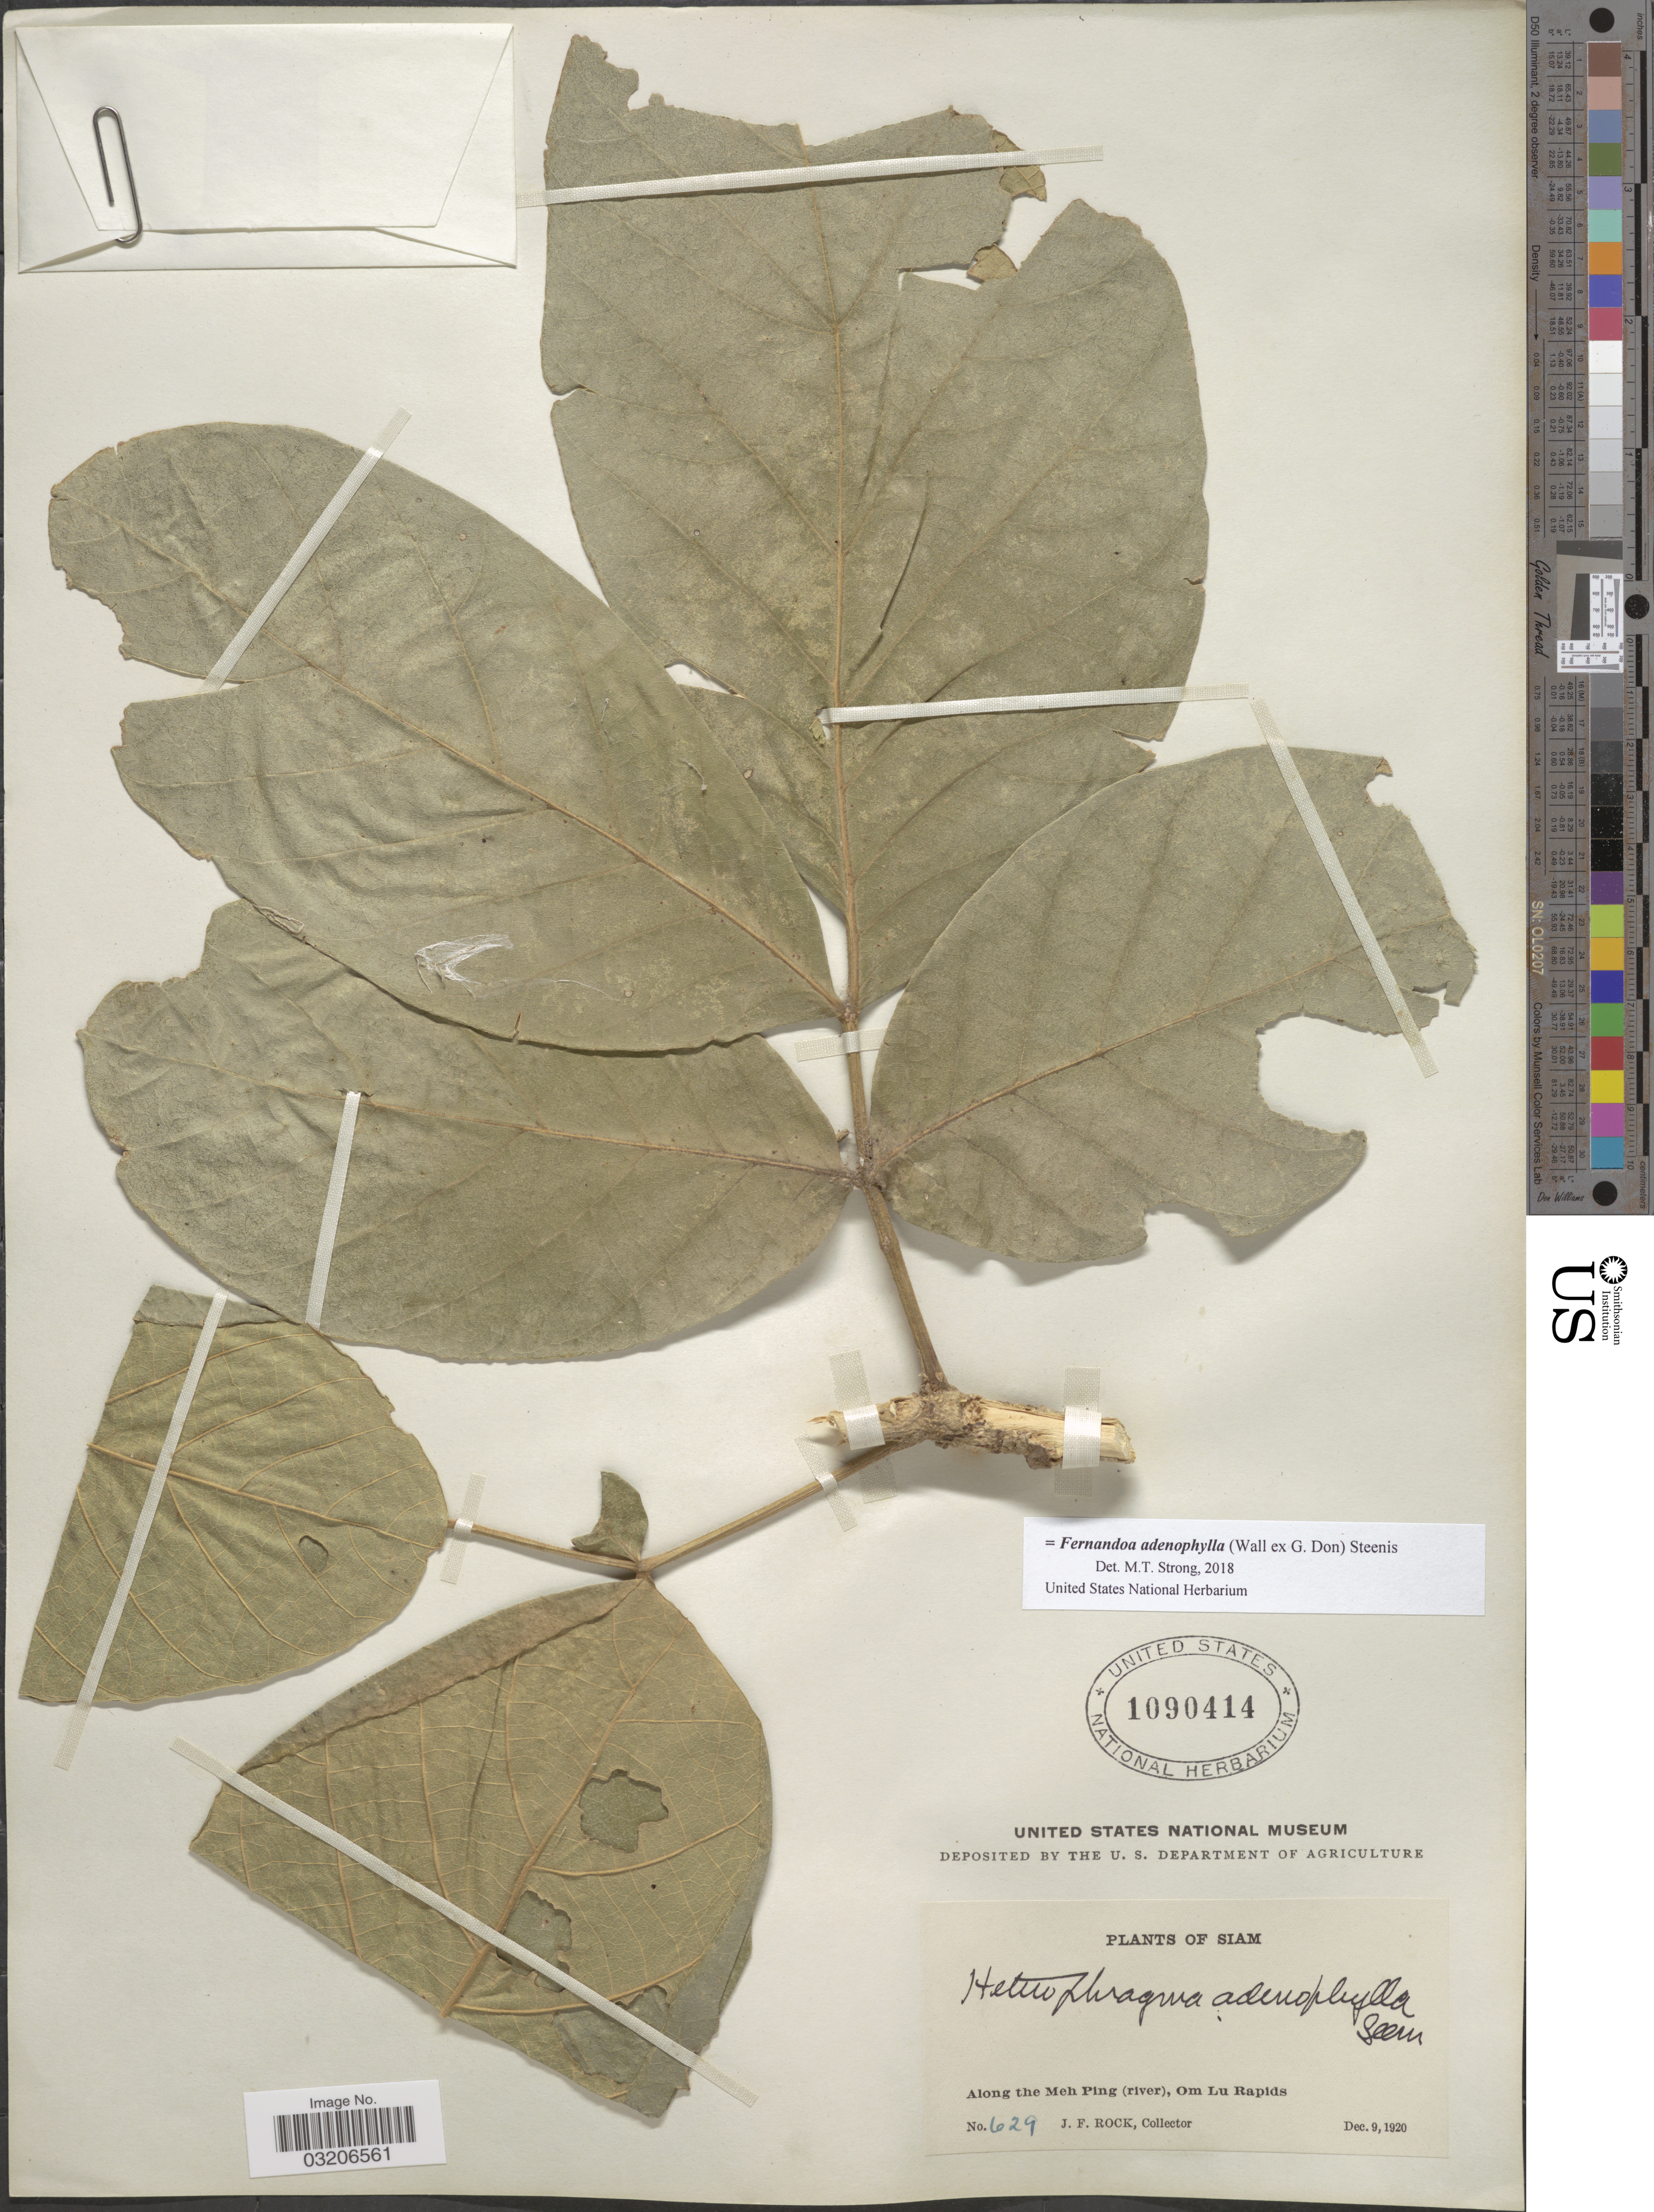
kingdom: Plantae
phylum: Tracheophyta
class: Magnoliopsida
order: Lamiales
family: Bignoniaceae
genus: Fernandoa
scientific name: Fernandoa adenophylla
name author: (Wall. ex G. Don) Steenis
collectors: J. Rock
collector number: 629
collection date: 1920-12-09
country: Thailand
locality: Siam. Along the Meh Ping (river), Om Lu Rapids.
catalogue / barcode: US 1090414